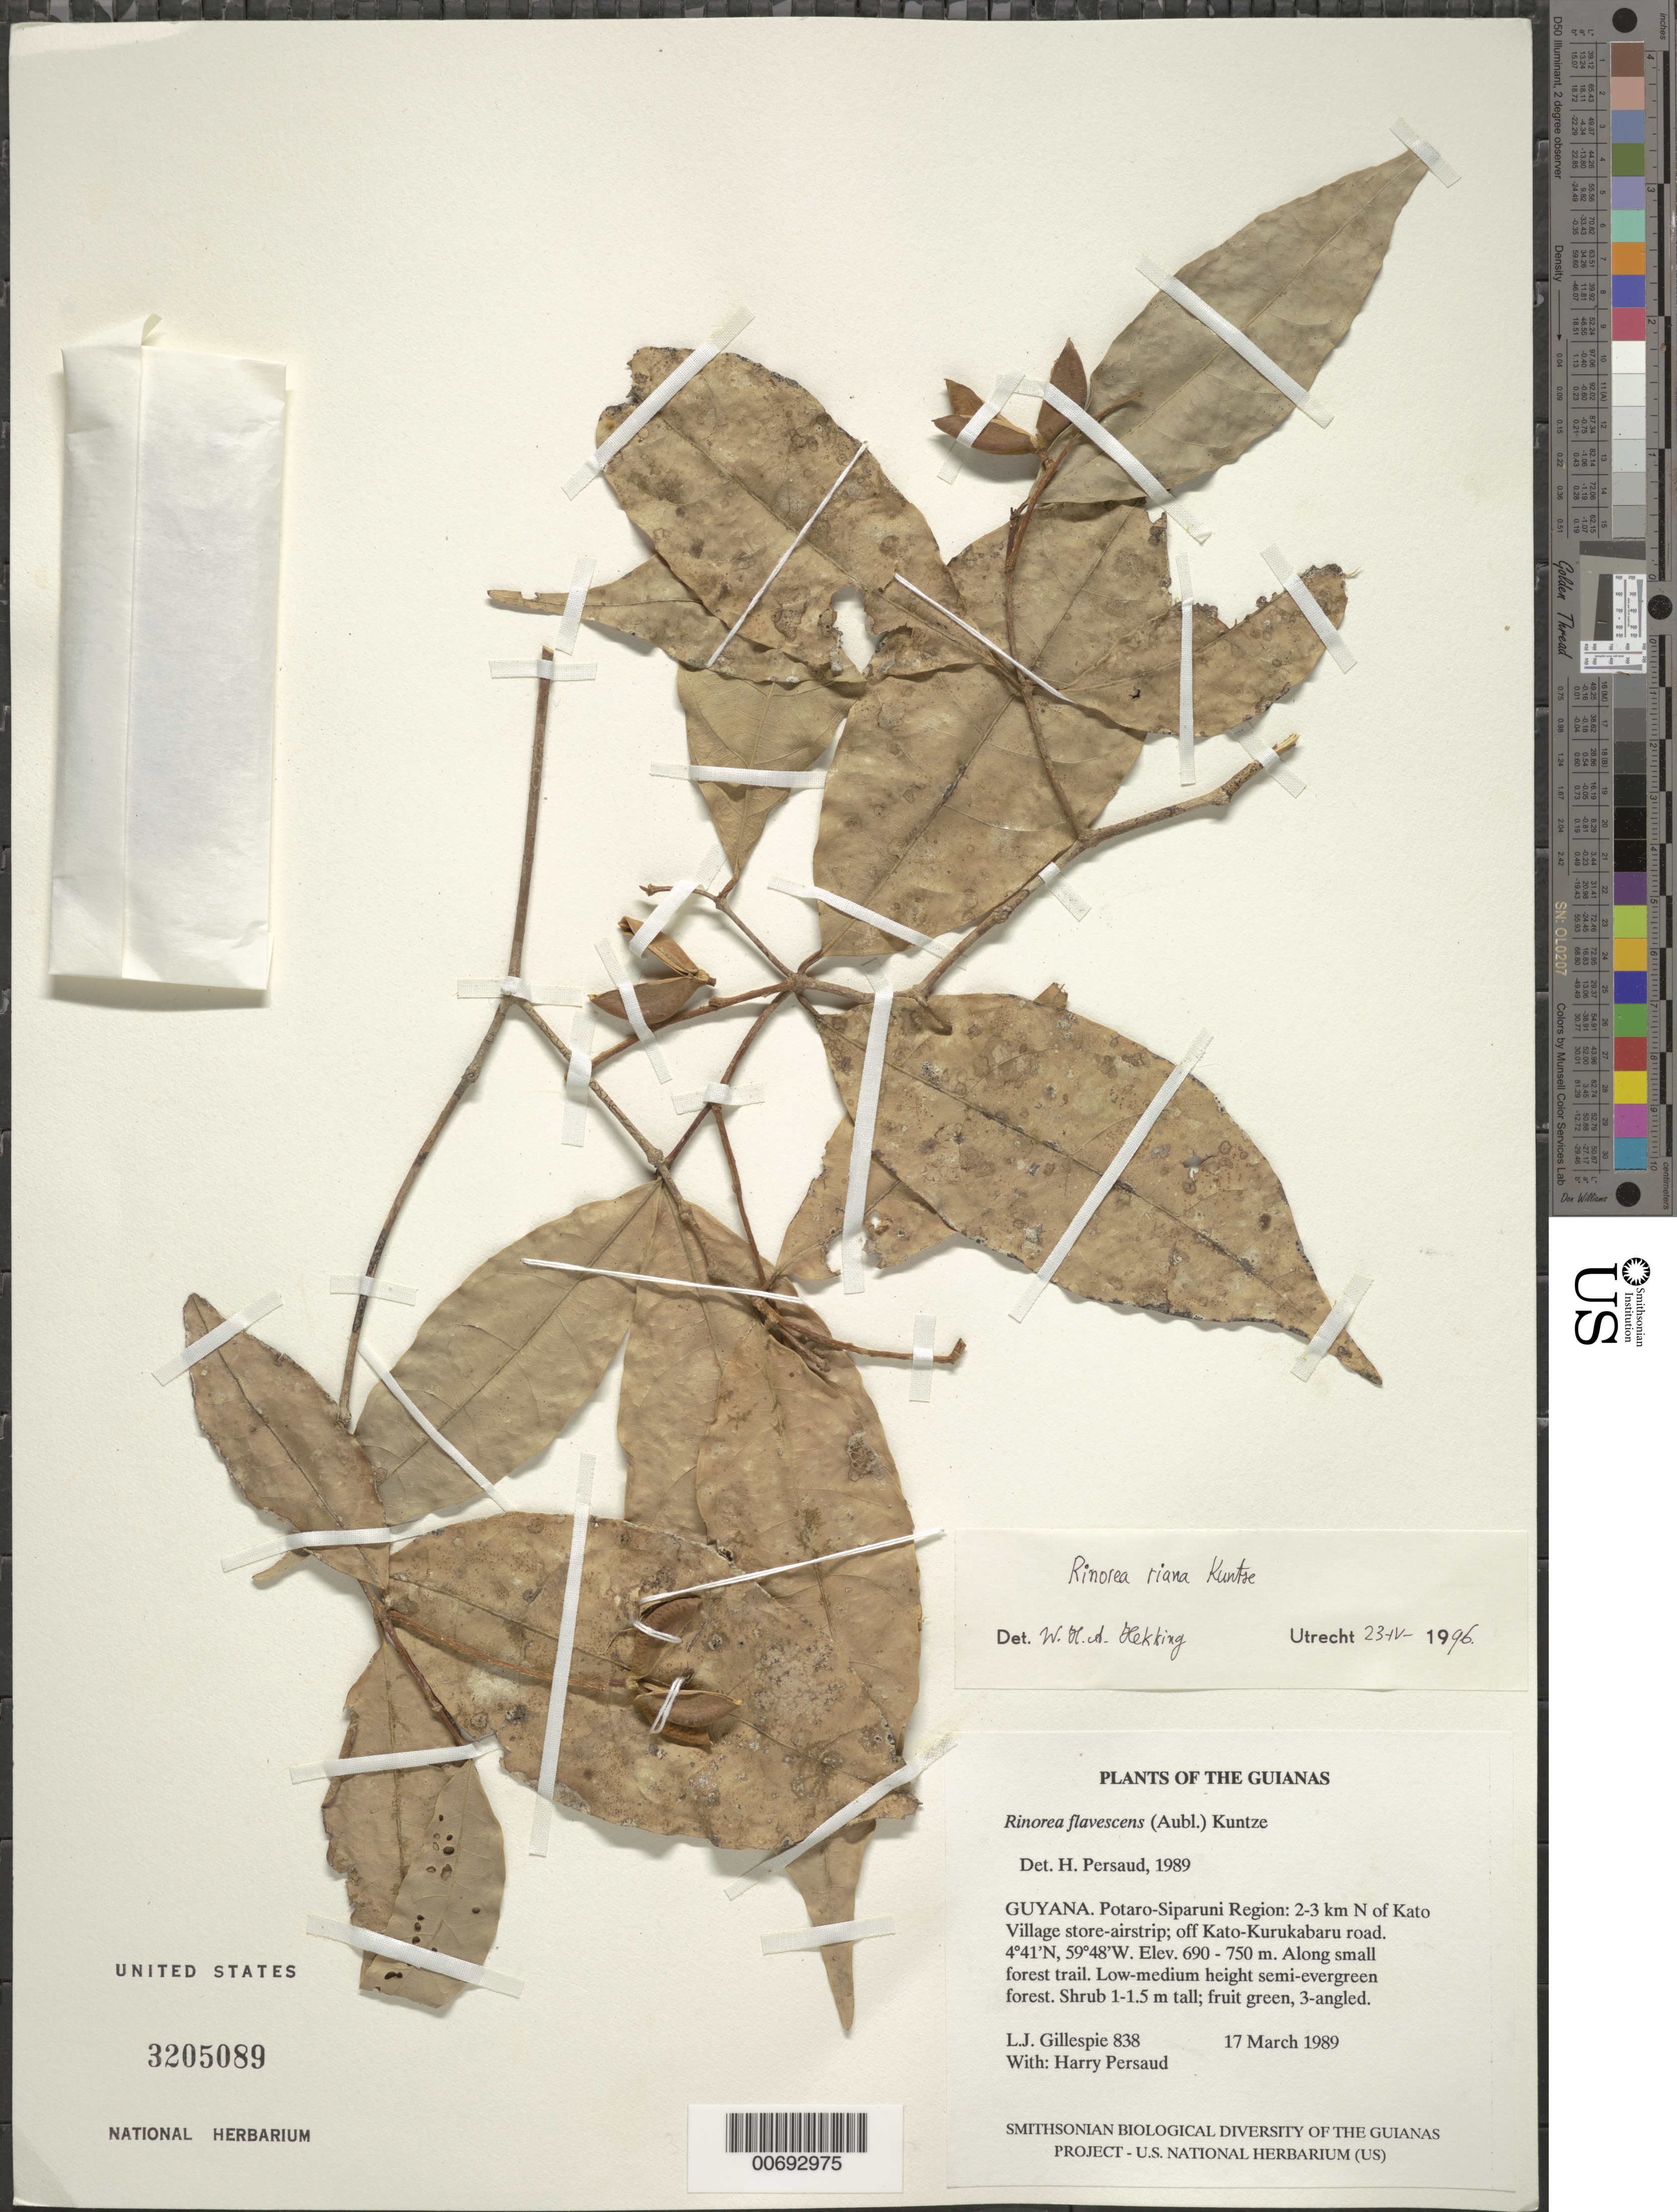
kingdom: Plantae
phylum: Tracheophyta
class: Magnoliopsida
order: Malpighiales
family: Violaceae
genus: Rinorea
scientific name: Rinorea riana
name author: Kuntze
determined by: Hekking, W. H. A.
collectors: L. J. Gillespie & H. Persaud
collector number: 838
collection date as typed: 17 March 1989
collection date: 1989-03-17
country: Guyana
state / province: Potaro-Siparuni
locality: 2-3 km N of Kato Village store-airstrip; off Kato-Kurukabaru road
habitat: Along small forest trail. Low-medium height semi-evergreen forest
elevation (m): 690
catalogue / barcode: US 3205089